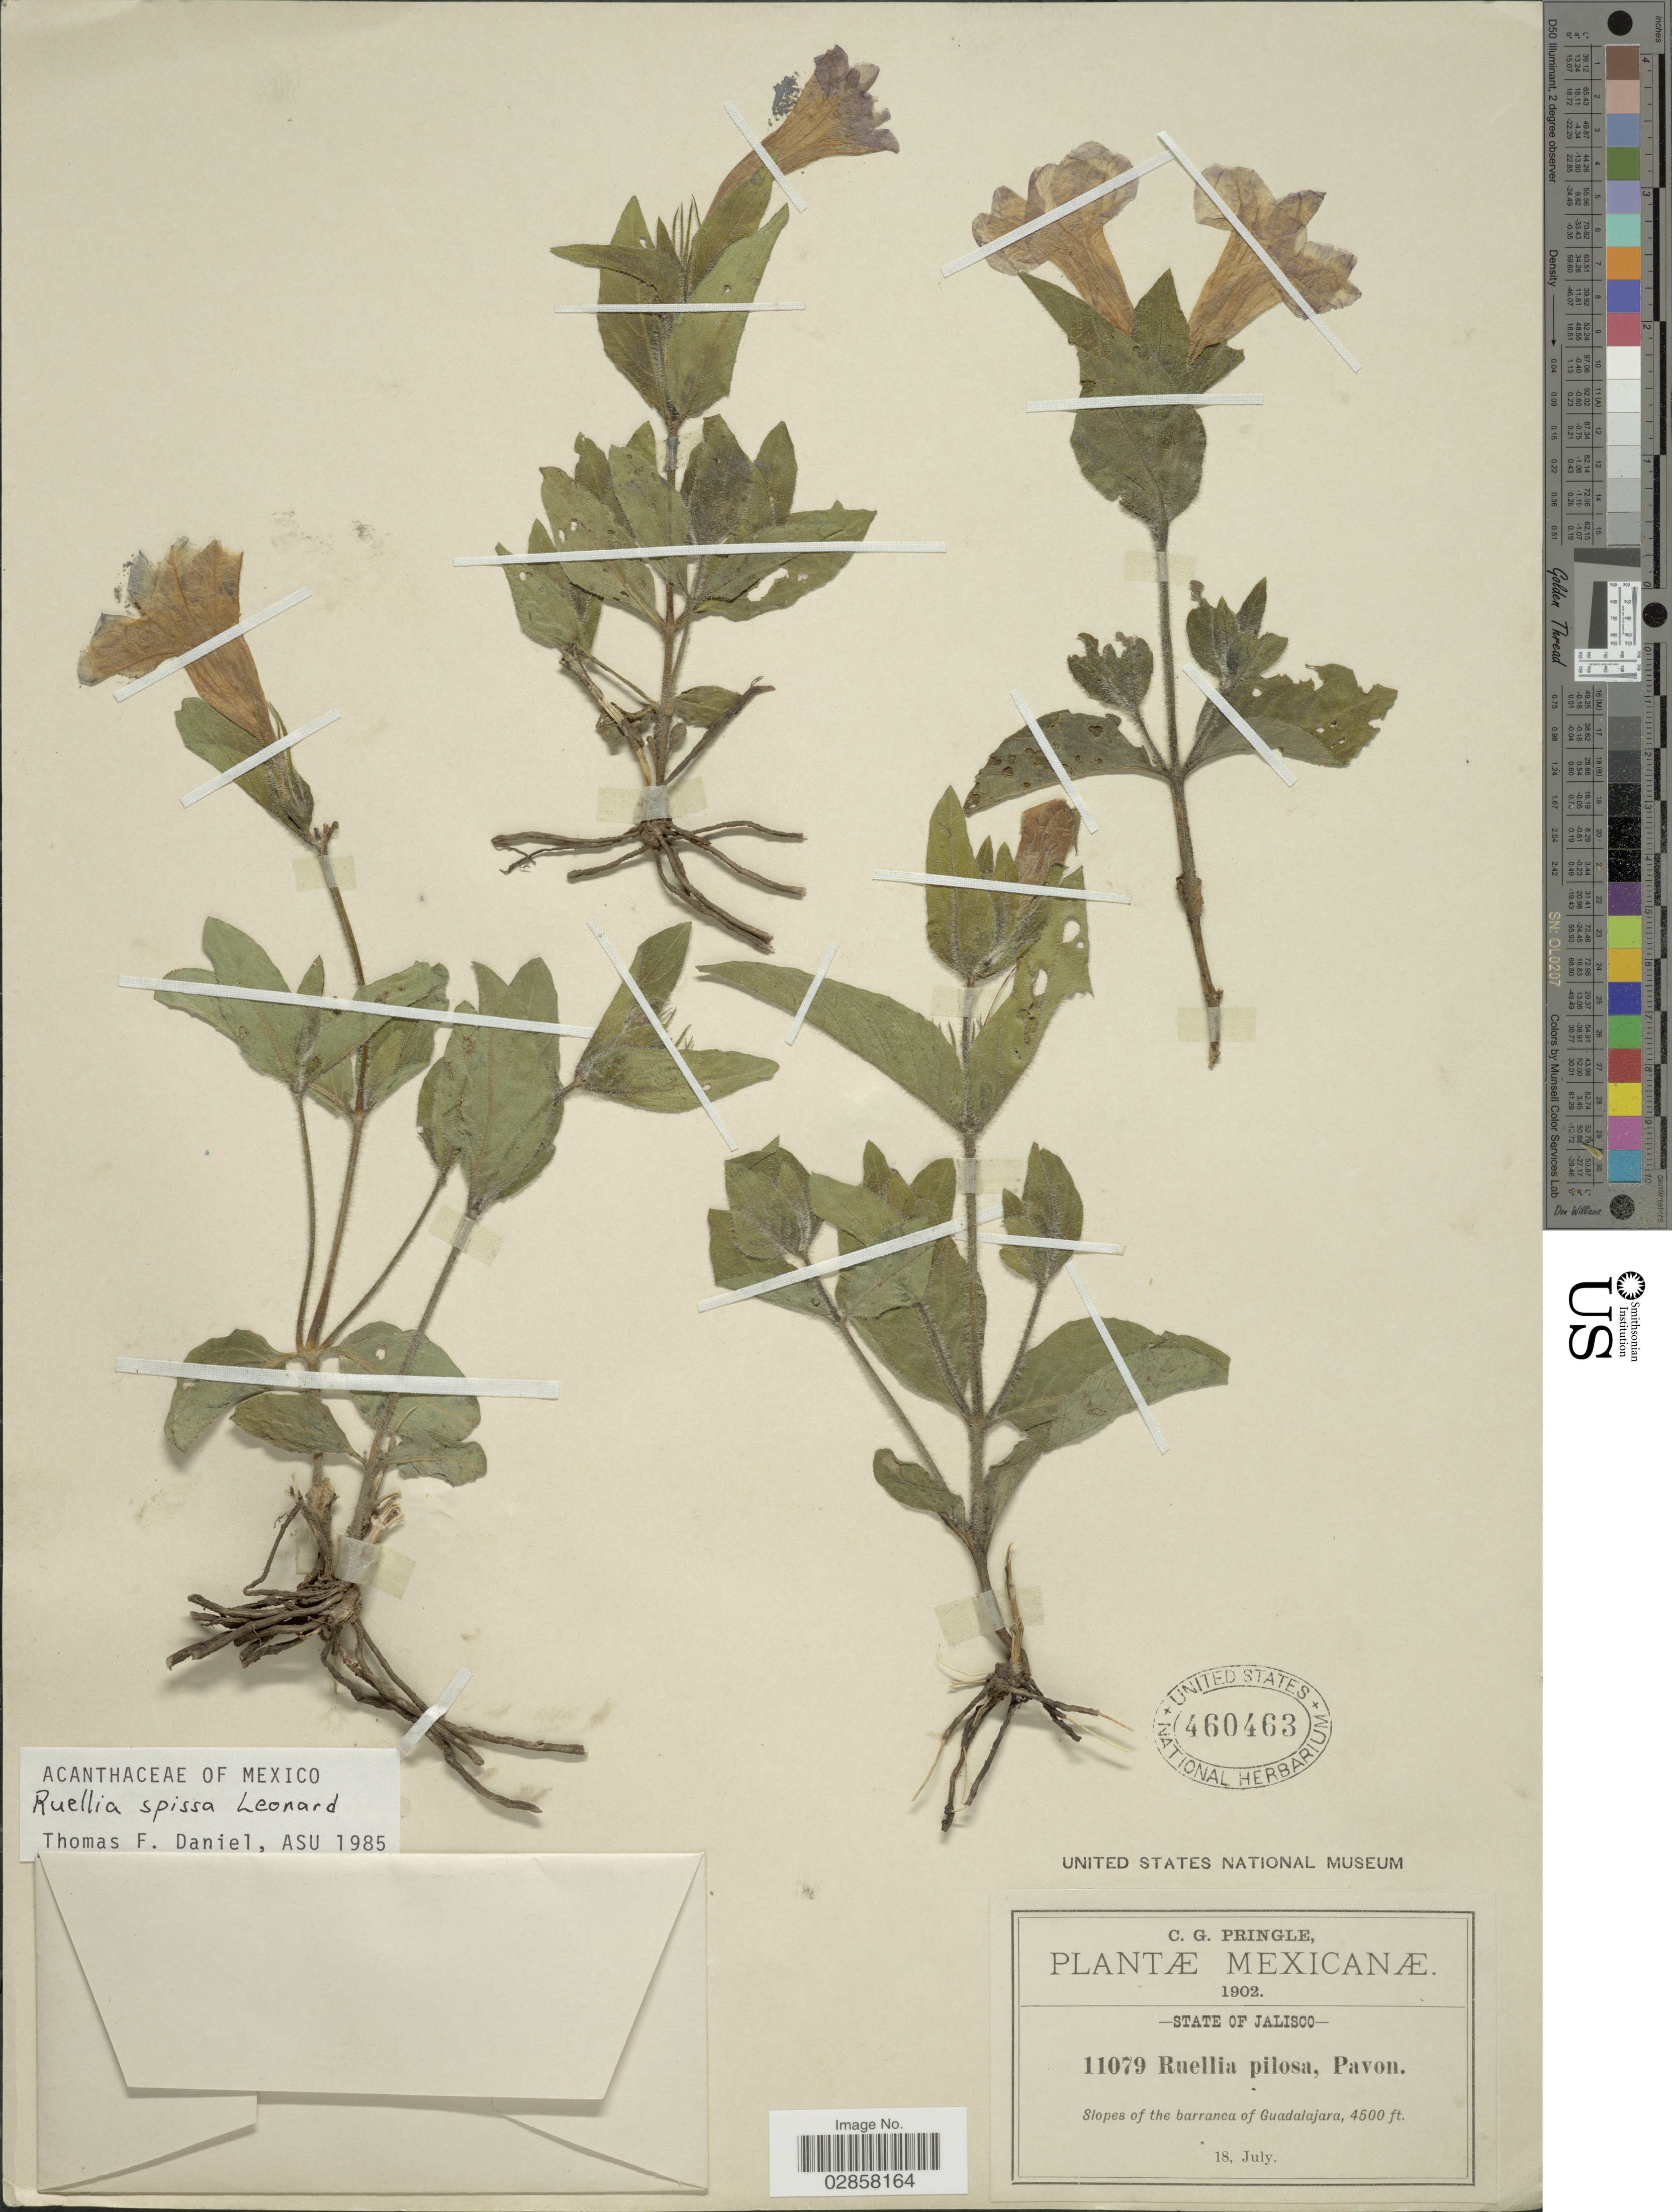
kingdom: Plantae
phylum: Tracheophyta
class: Magnoliopsida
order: Lamiales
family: Acanthaceae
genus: Ruellia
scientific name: Ruellia spissa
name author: Leonard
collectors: C. G. Pringle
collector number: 11079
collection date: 1902-07-18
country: Mexico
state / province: Jalisco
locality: Slopes of the barranca of Guadalajara.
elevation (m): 1372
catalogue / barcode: US 460463